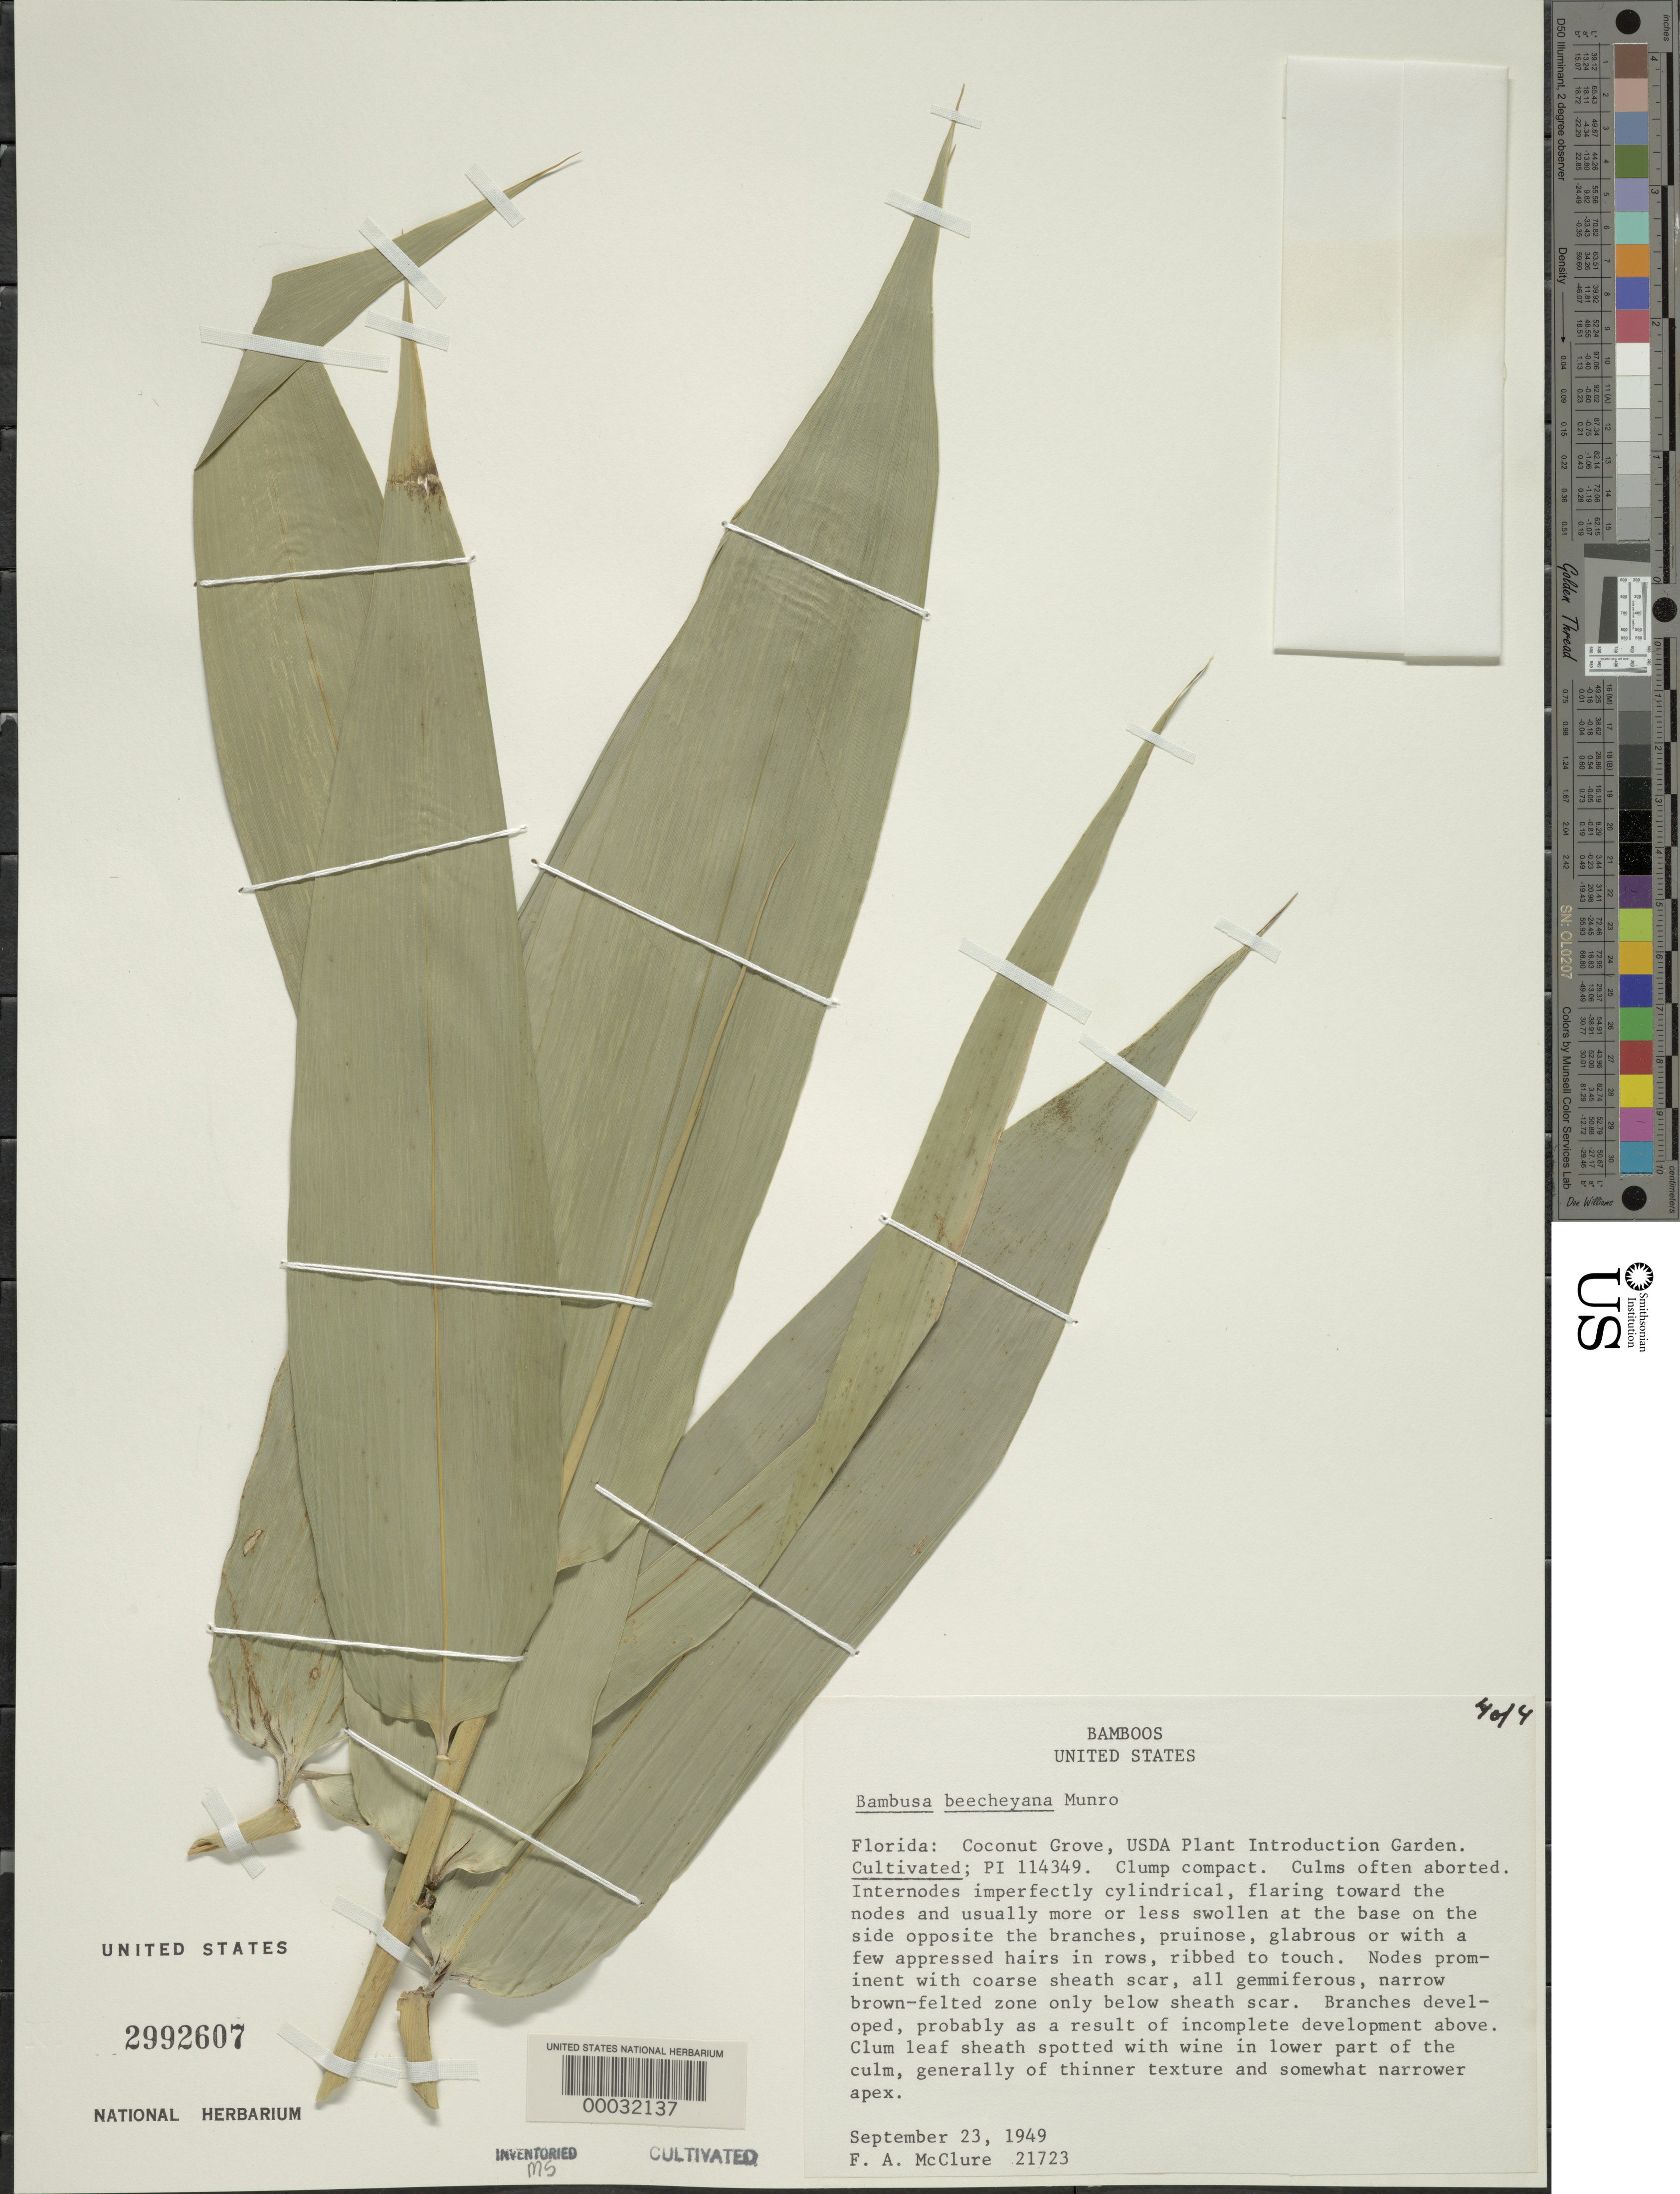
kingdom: Plantae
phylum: Tracheophyta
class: Liliopsida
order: Poales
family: Poaceae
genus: Bambusa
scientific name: Bambusa beecheyana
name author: Munro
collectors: F. A. McClure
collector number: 21723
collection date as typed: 23 Sep 1949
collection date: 1949-09-23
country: United States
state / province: Florida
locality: U.s.d.a. plant introduction station-coconut grove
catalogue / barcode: US 2992607